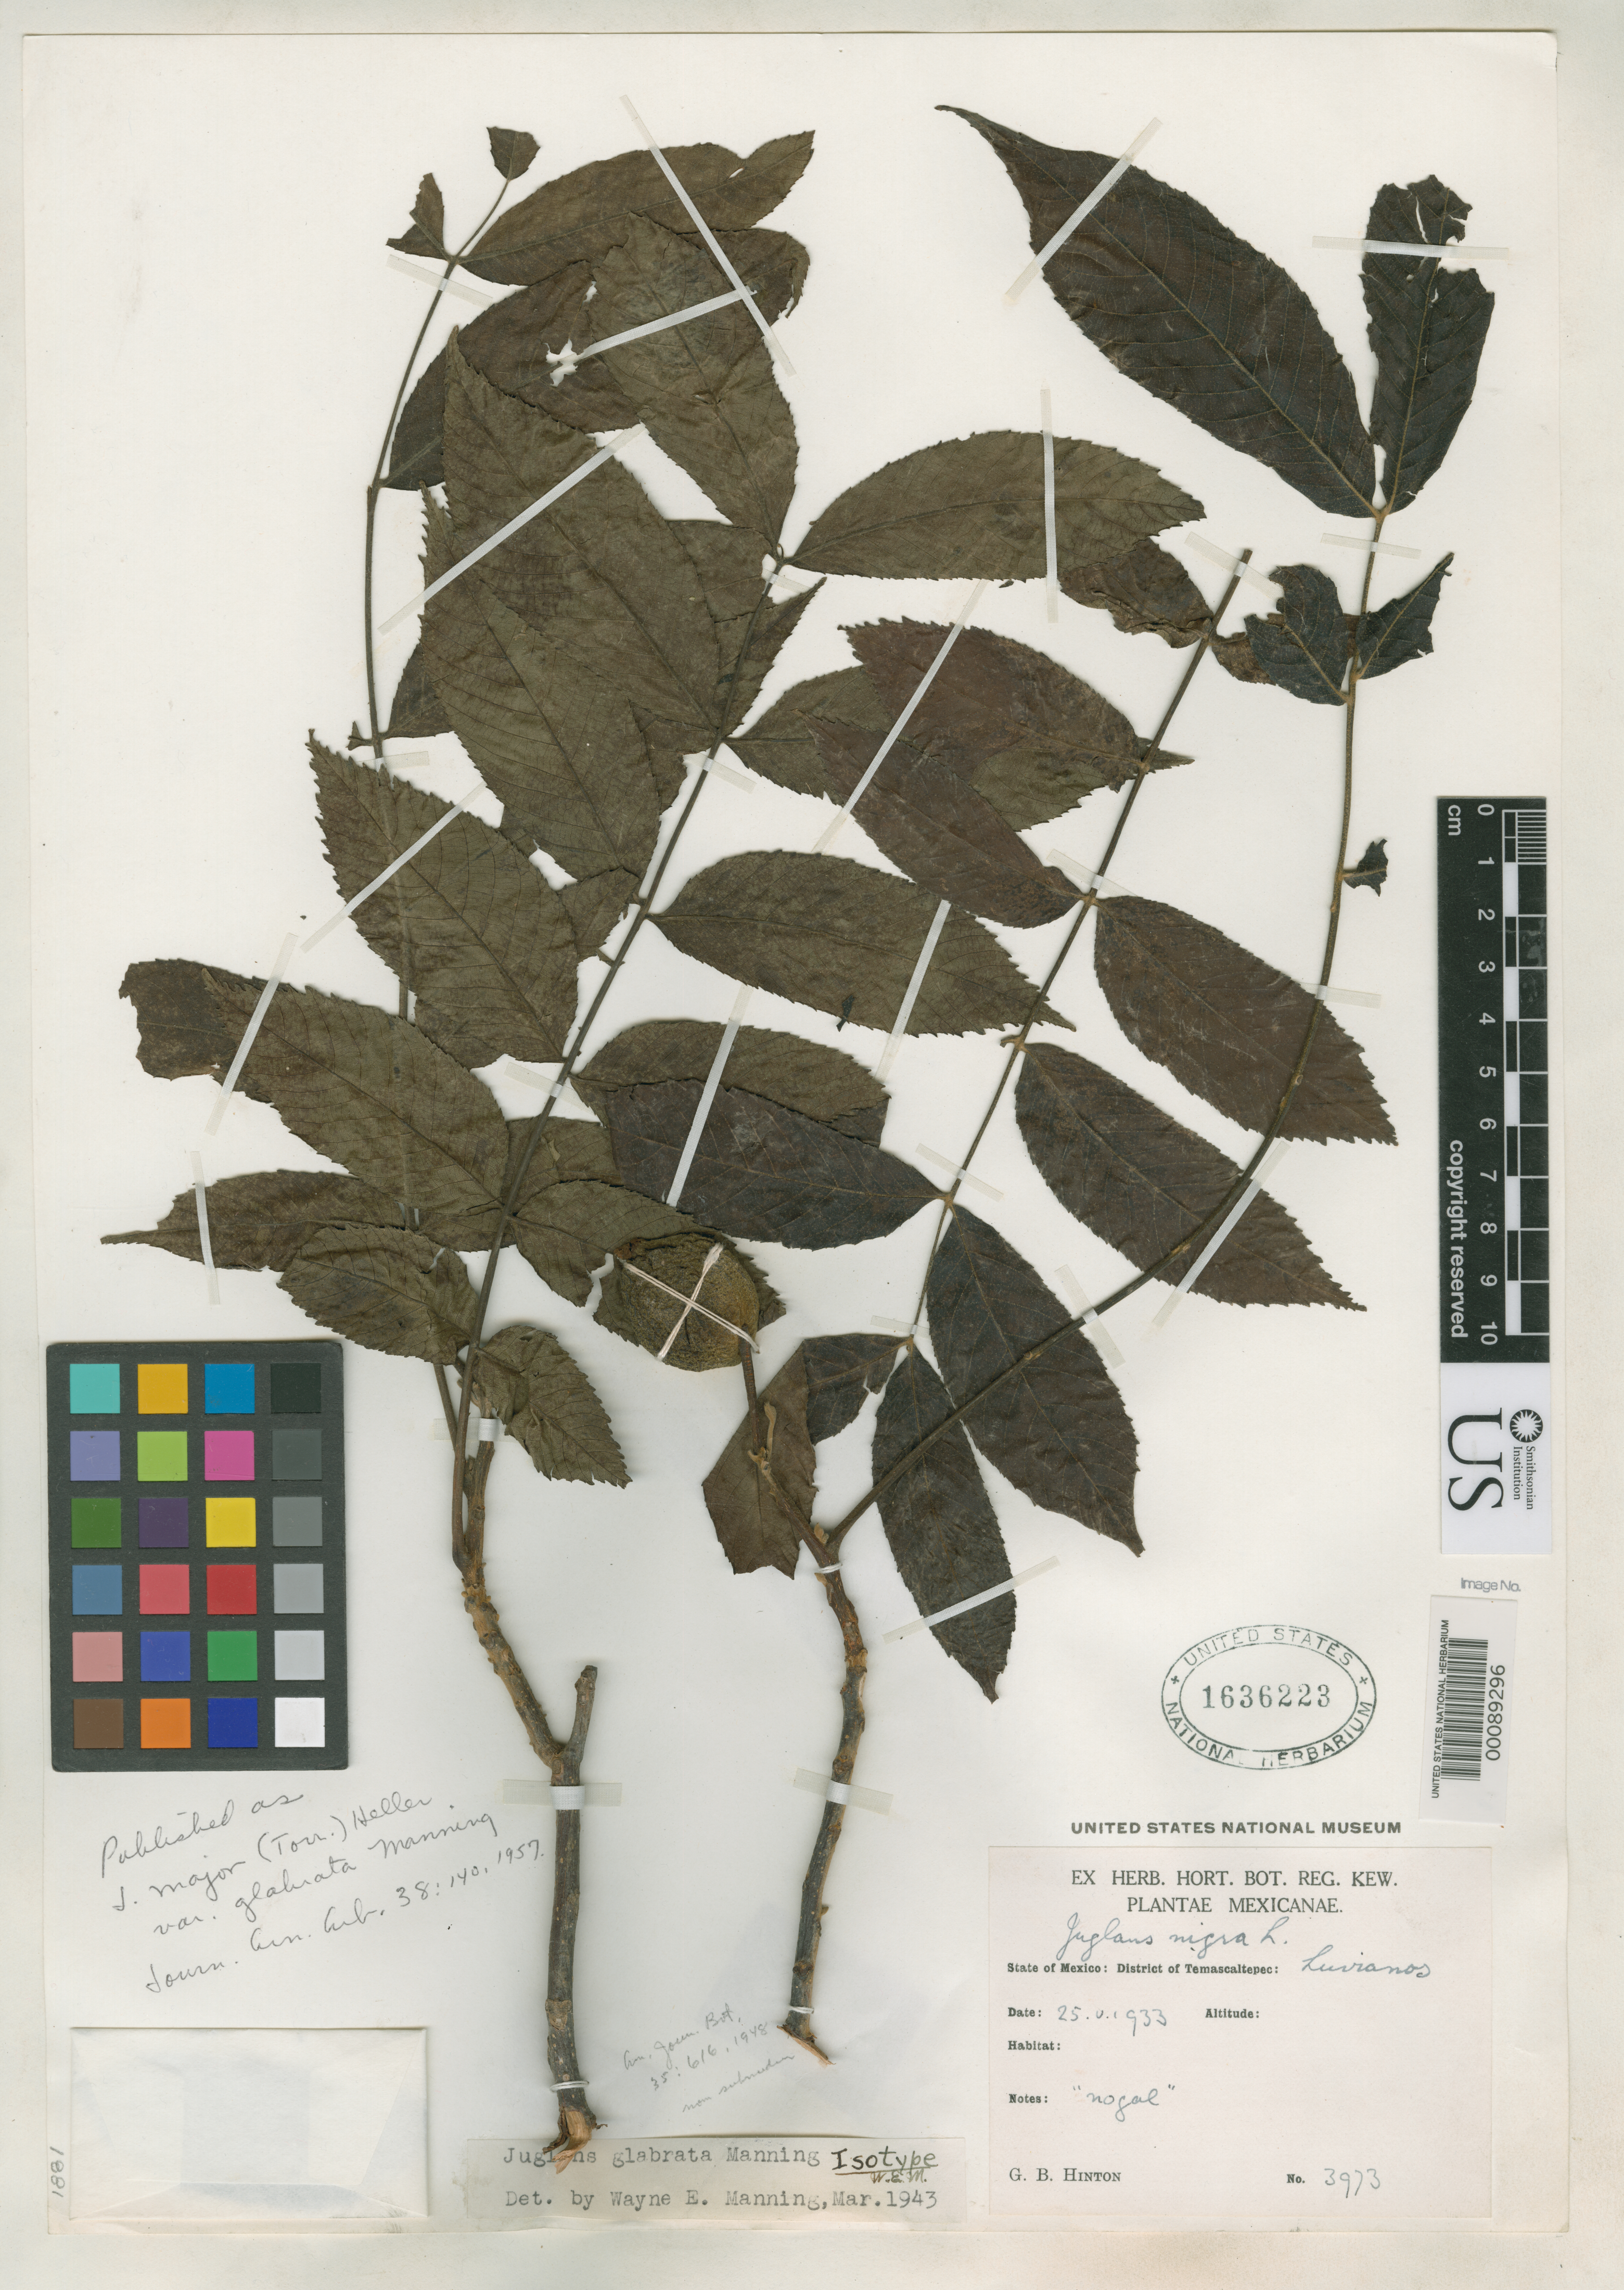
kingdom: Plantae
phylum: Tracheophyta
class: Magnoliopsida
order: Fagales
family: Juglandaceae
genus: Juglans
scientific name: Juglans major var. glabrata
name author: W.E. Manning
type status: Isotype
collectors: G. B. Hinton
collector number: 3973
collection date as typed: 25 May 1933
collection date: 1933-05-25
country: Mexico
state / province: México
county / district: Temascaltepec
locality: Luvianos.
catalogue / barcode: US 1636223